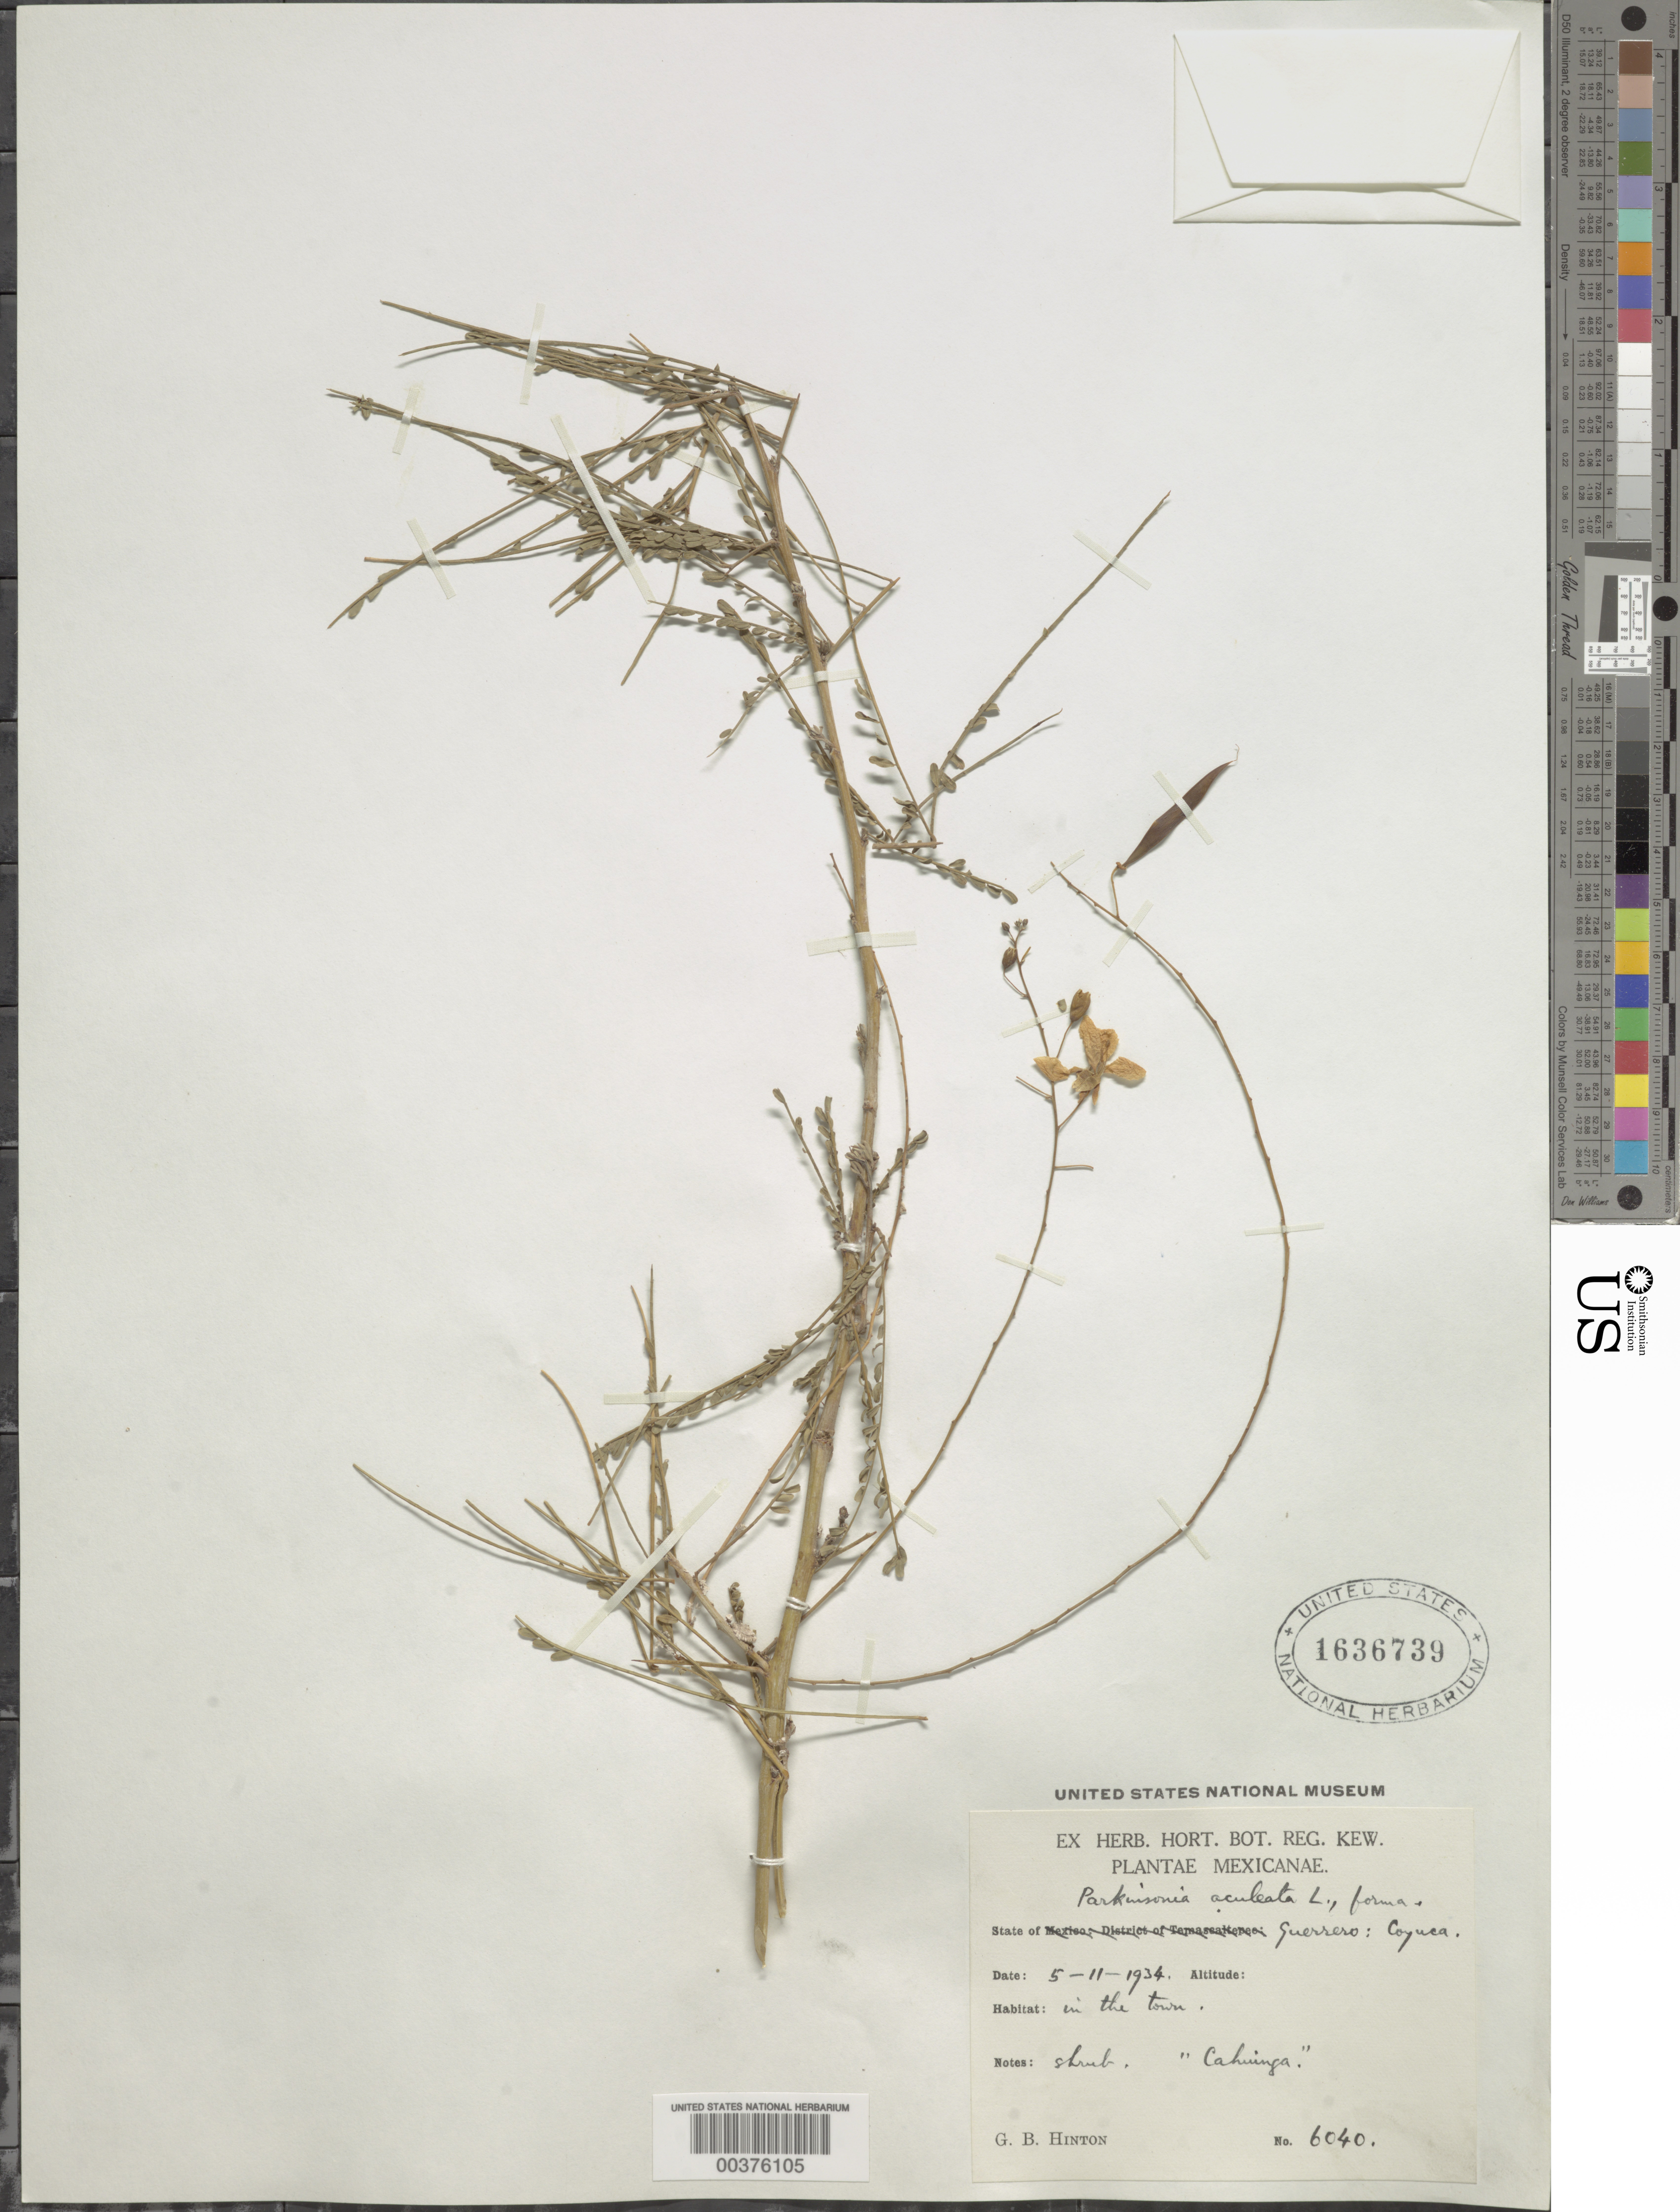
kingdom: Plantae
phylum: Tracheophyta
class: Magnoliopsida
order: Fabales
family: Fabaceae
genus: Parkinsonia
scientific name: Parkinsonia praecox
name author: (Ruiz & Pav.) J.E. Hawkins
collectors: G. B. Hinton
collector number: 6040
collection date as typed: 05 Nov 1934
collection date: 1934-11-05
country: Mexico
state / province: Guerrero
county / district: Coyuca De Benítez / Coyuca De Catalán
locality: Coyuca mun. (?), Coyuca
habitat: In the town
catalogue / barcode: US 1636739